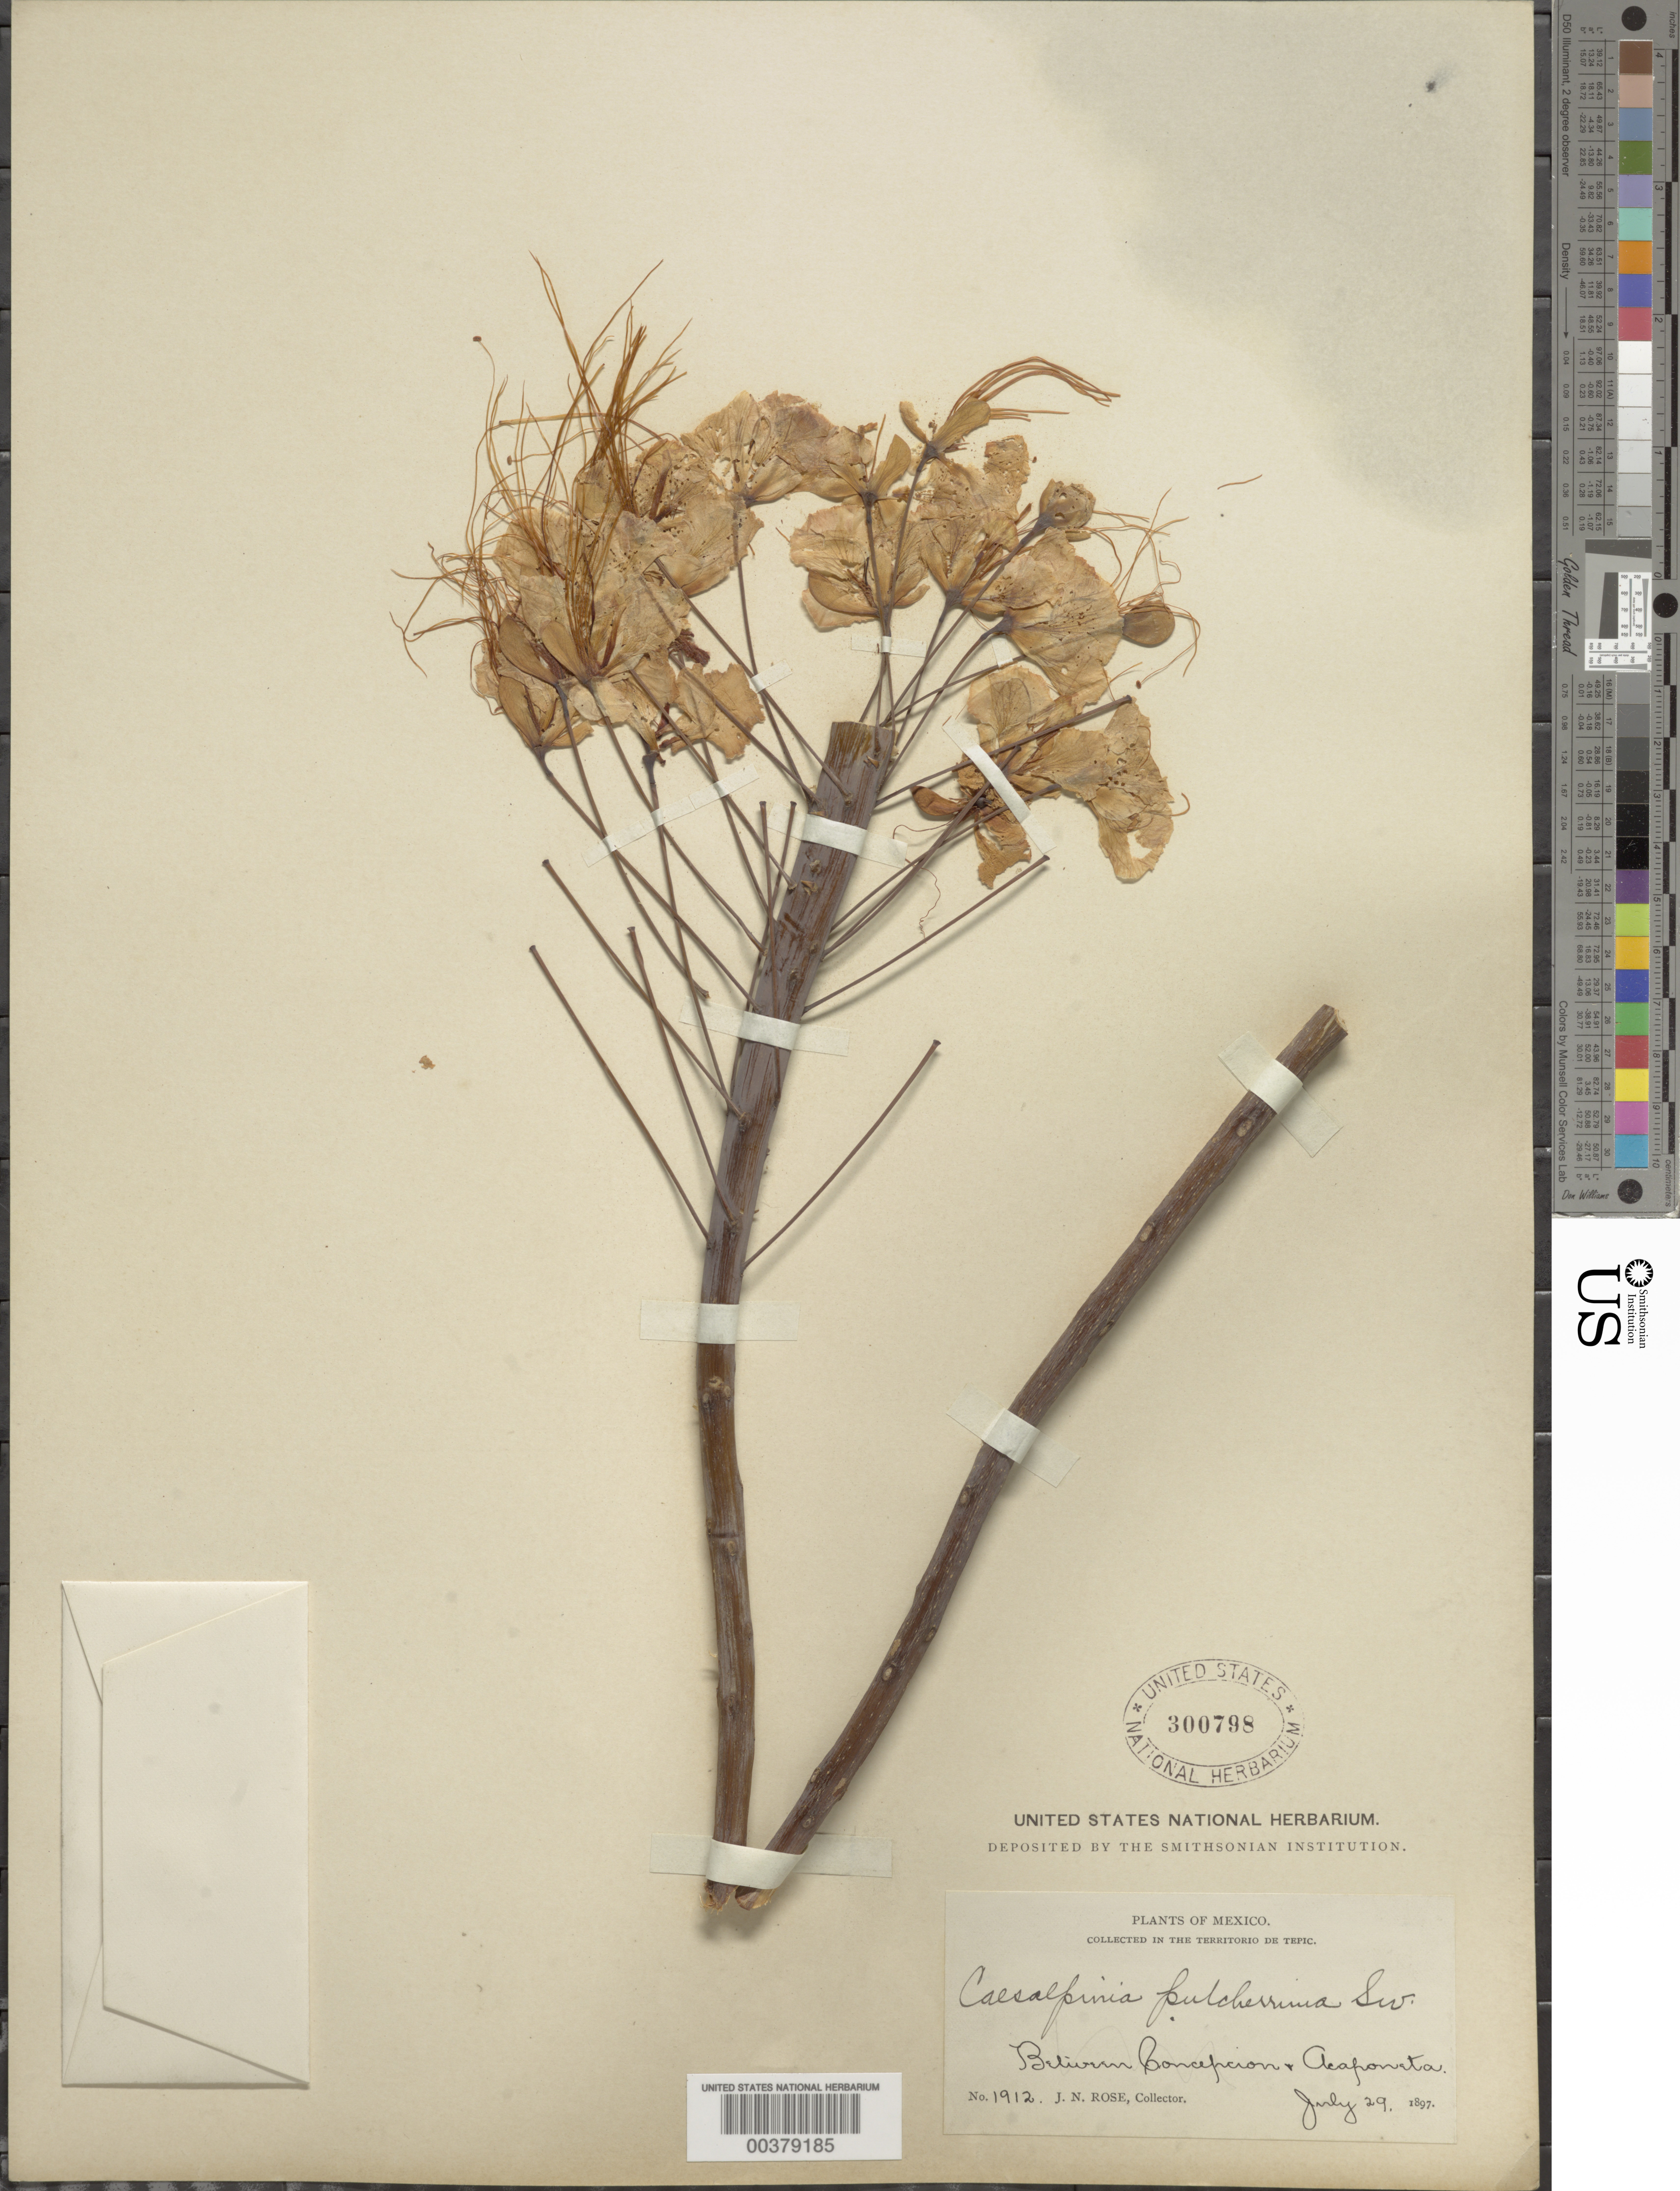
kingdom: Plantae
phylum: Tracheophyta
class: Magnoliopsida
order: Fabales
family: Fabaceae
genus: Caesalpinia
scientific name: Caesalpinia pulcherrima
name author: (L.) Sw.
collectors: J. N. Rose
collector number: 1912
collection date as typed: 29 Jul 1897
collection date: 1897-07-29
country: Mexico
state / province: Nayarit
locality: Acaponita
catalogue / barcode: US 300798